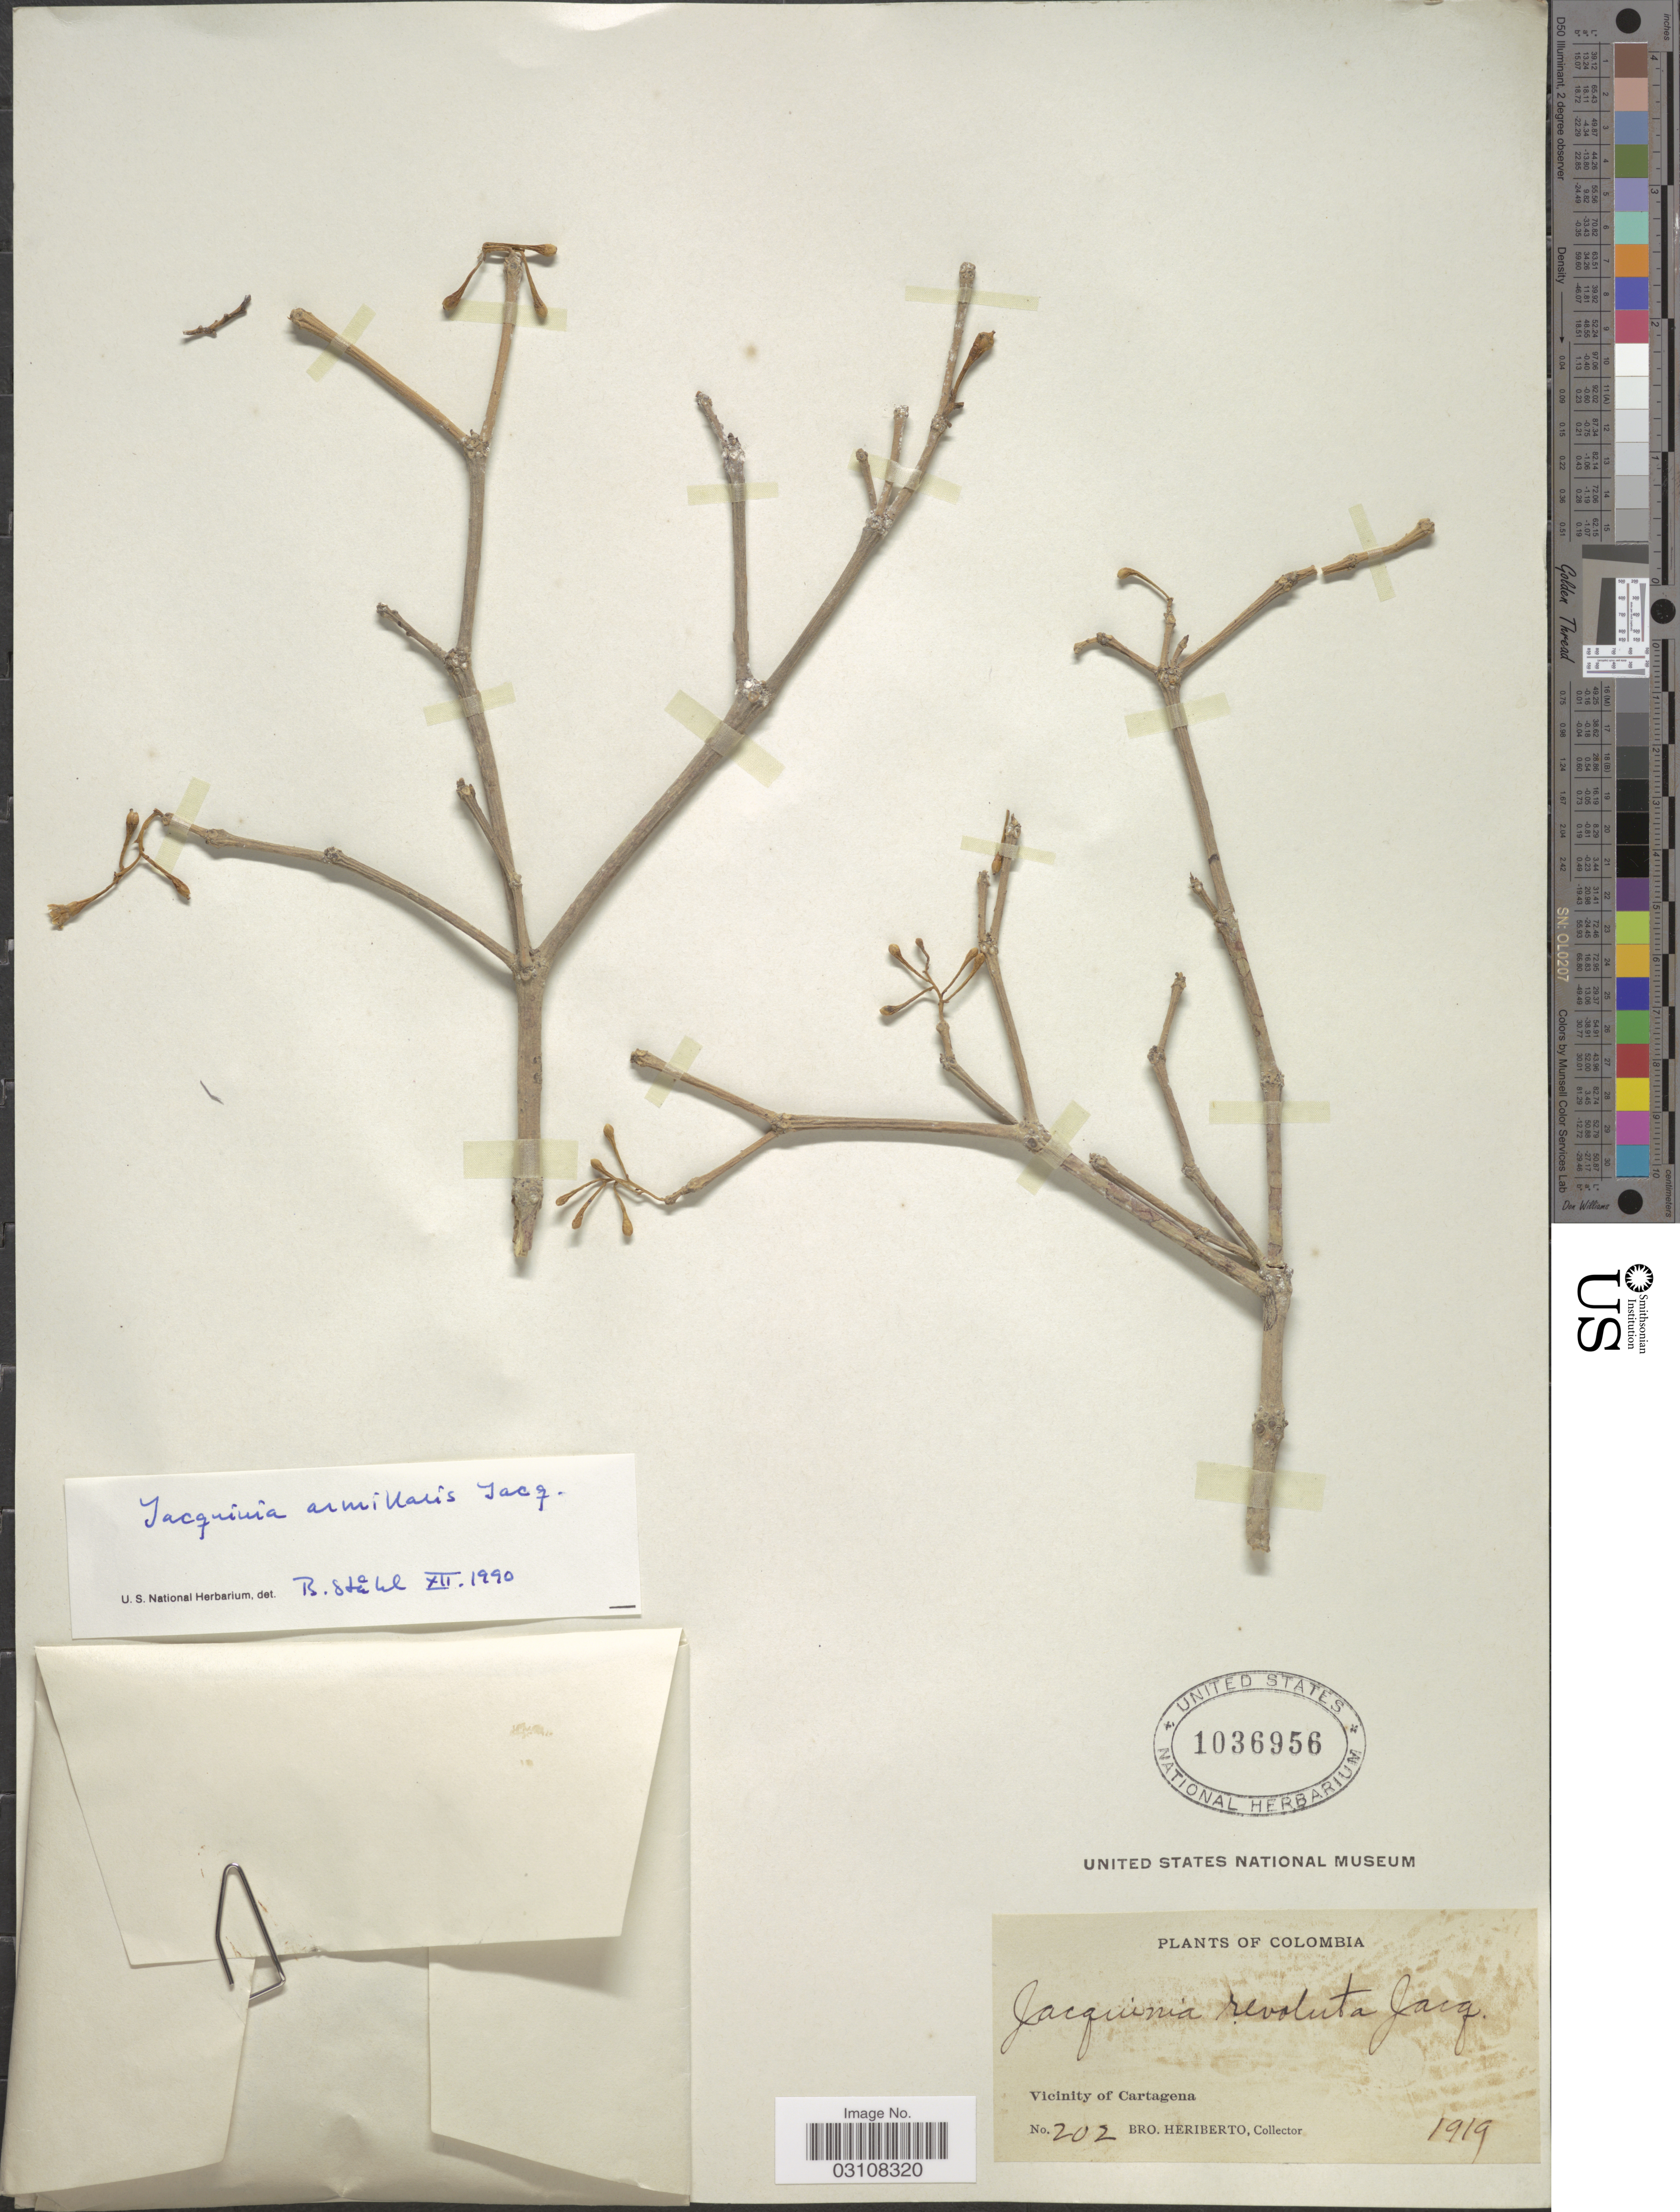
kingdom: Plantae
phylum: Tracheophyta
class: Magnoliopsida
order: Ericales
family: Primulaceae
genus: Jacquinia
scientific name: Jacquinia armillaris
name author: Jacq.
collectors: B. Heriberto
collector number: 202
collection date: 1919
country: Colombia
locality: Vicinity of Cartagena.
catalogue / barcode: US 1036956